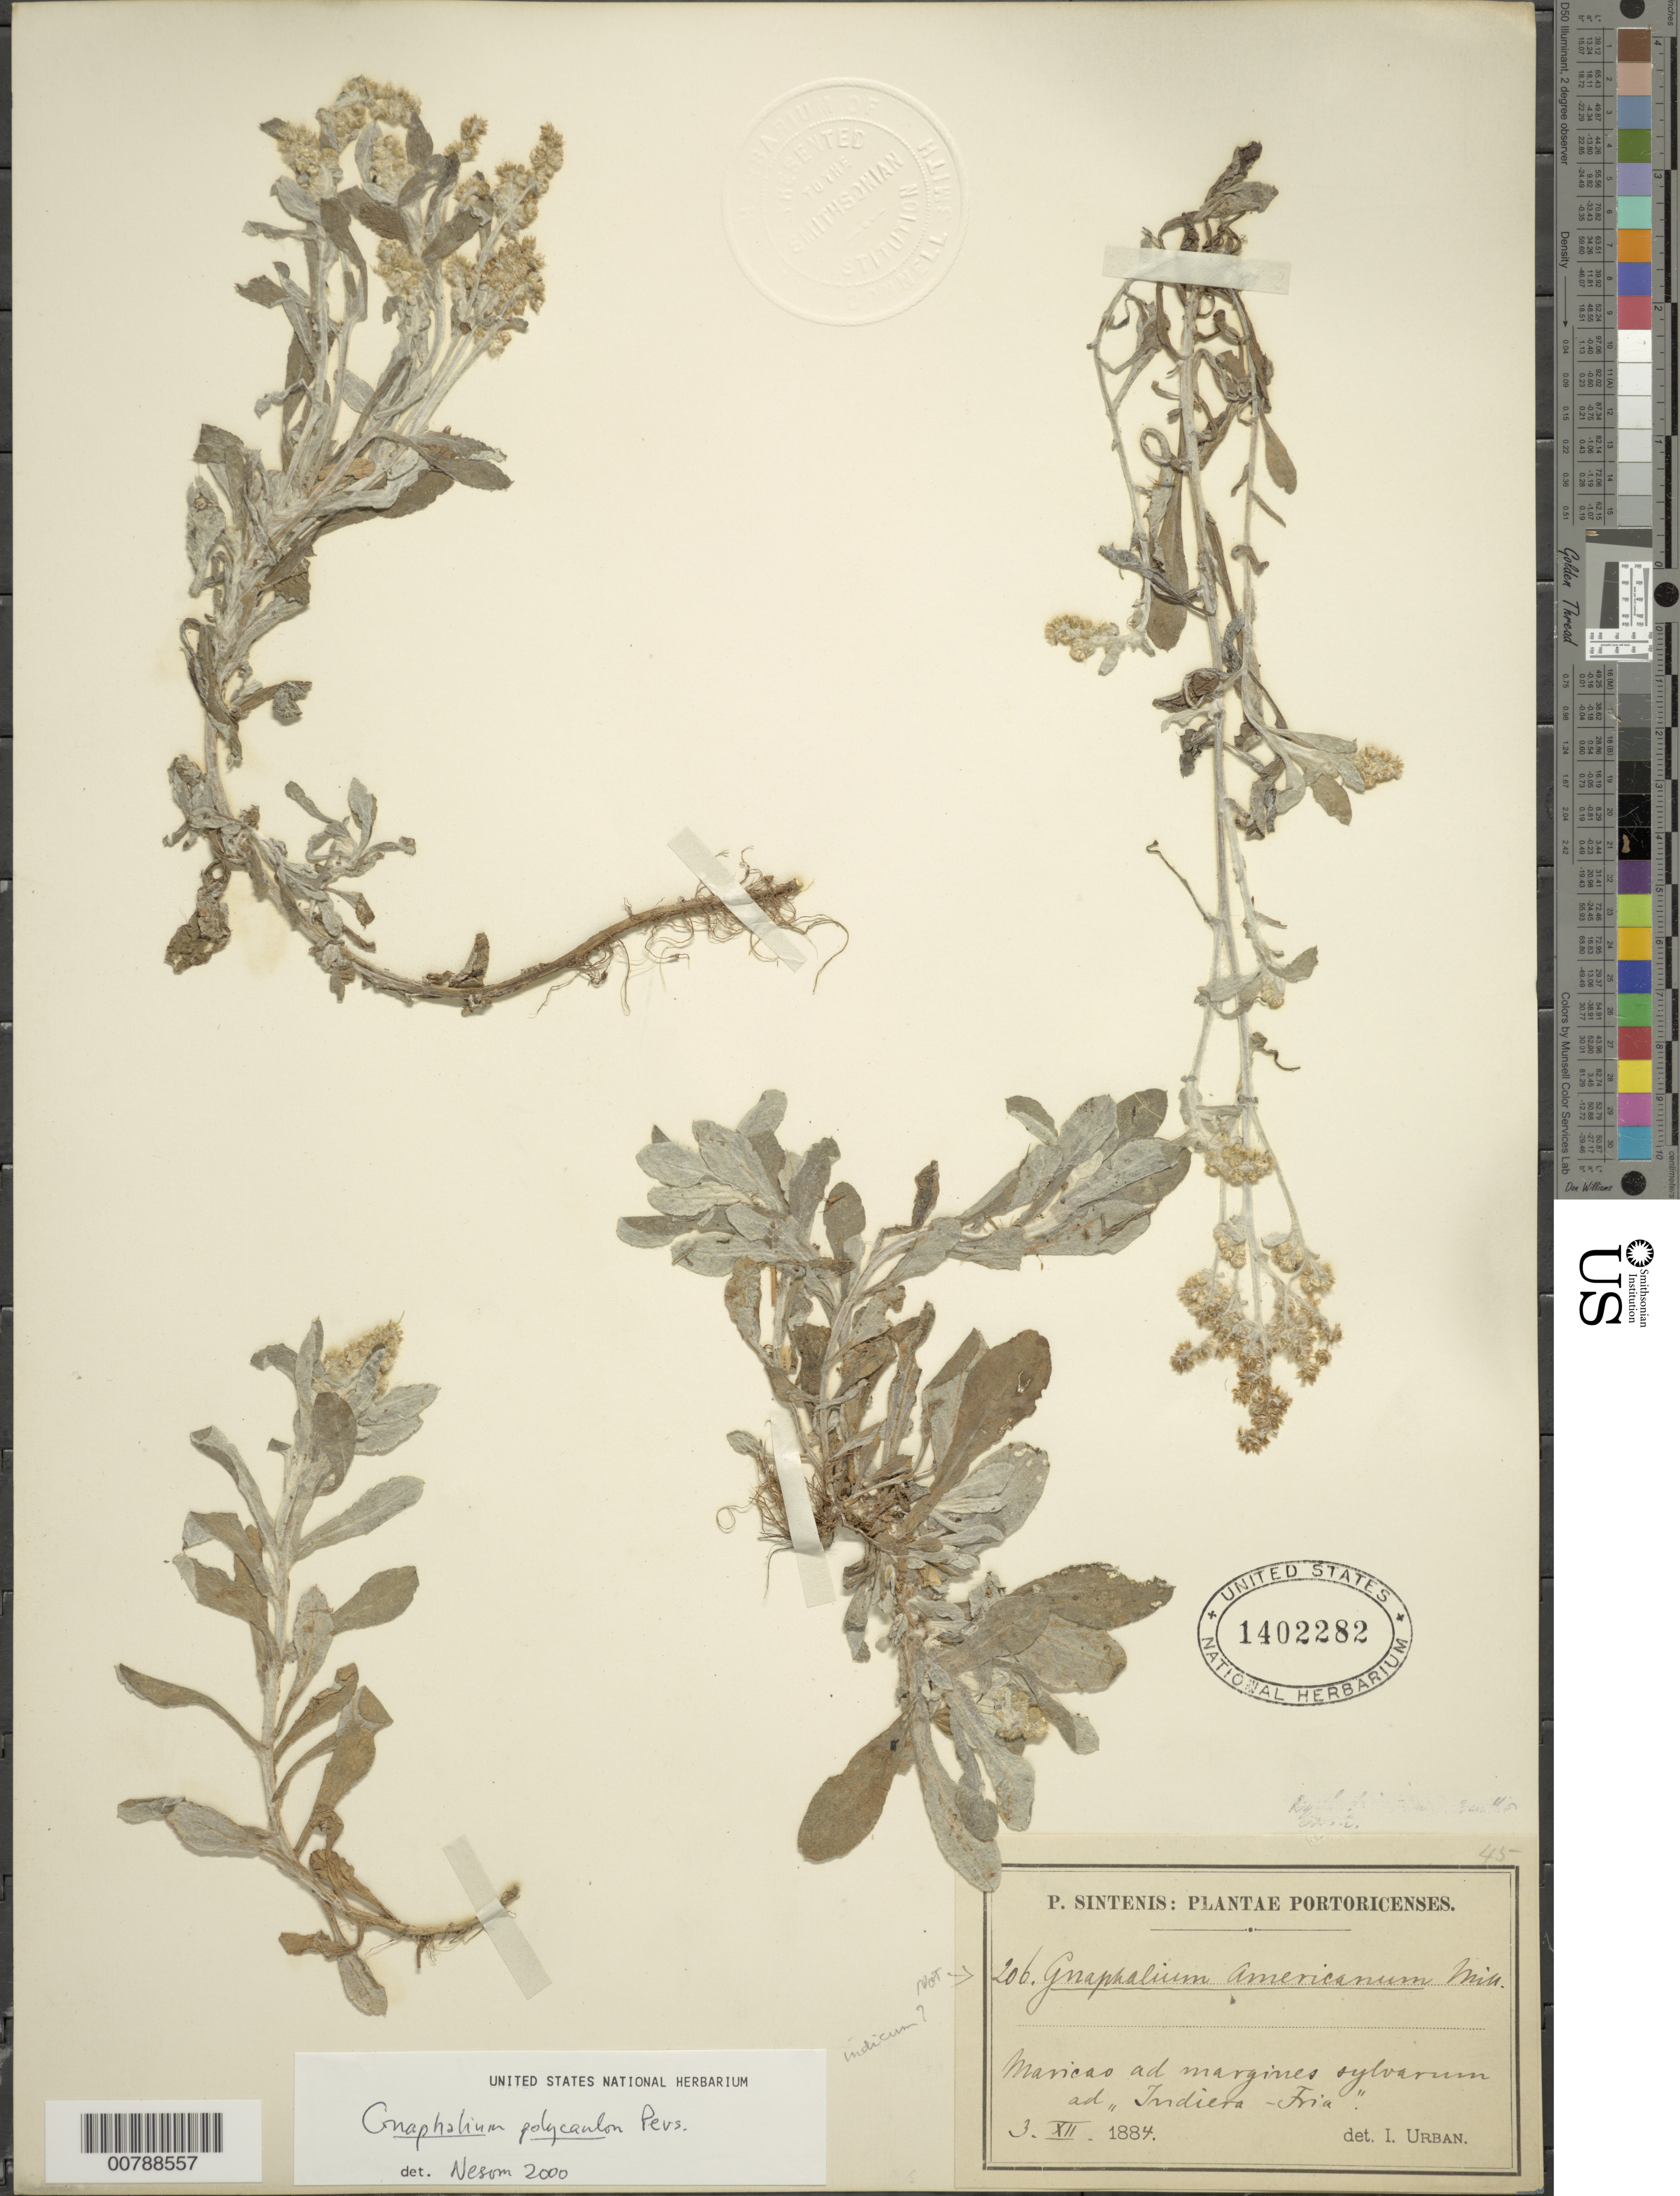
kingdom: Plantae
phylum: Tracheophyta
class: Magnoliopsida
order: Asterales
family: Asteraceae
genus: Gnaphalium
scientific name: Gnaphalium polycaulon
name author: Pers.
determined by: Nesom, Guy L.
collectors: P. Sintenis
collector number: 206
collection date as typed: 03 Dec 1884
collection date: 1884-12-03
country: Puerto Rico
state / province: Maricao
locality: Maricao ad margines sylvarum ad "Indiera-Fria"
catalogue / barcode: US 1402282